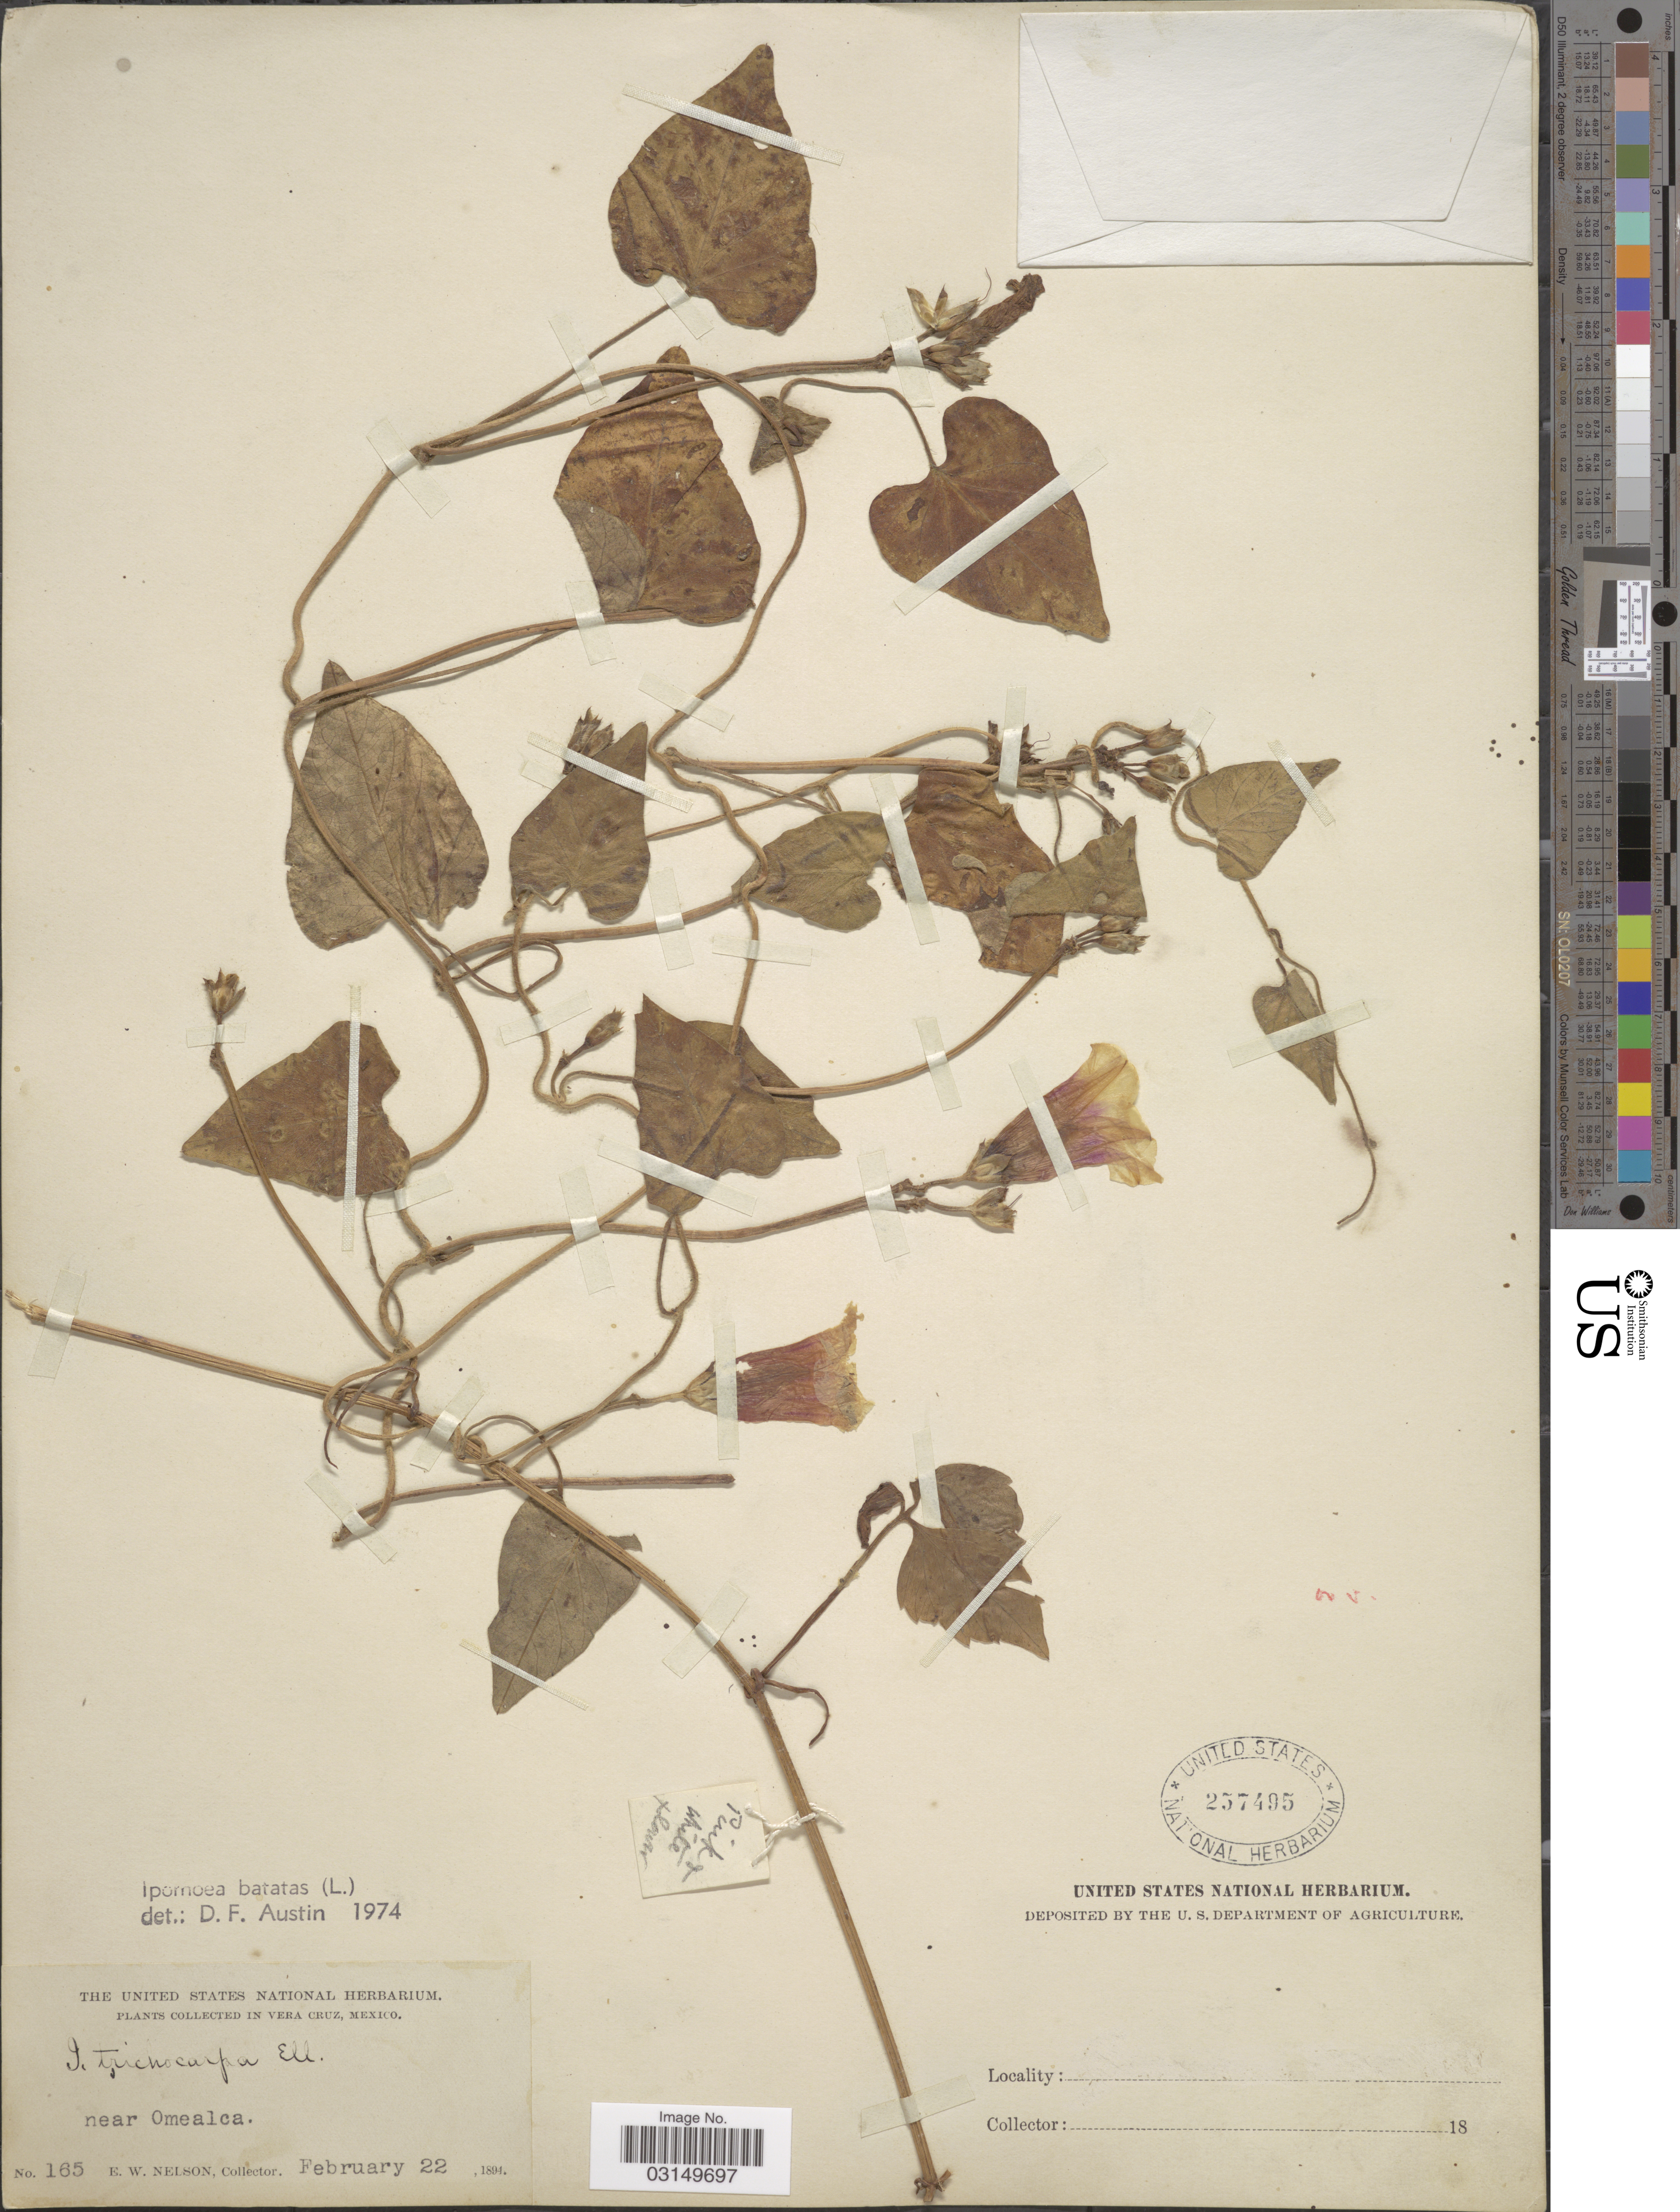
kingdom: Plantae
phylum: Tracheophyta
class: Magnoliopsida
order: Solanales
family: Convolvulaceae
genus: Ipomoea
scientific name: Ipomoea batatas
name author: (L.) Lam.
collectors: E. W. Nelson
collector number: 165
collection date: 1894-02-22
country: Mexico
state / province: Veracruz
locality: In Vera Cruz. Near Omealca.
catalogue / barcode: US 257495